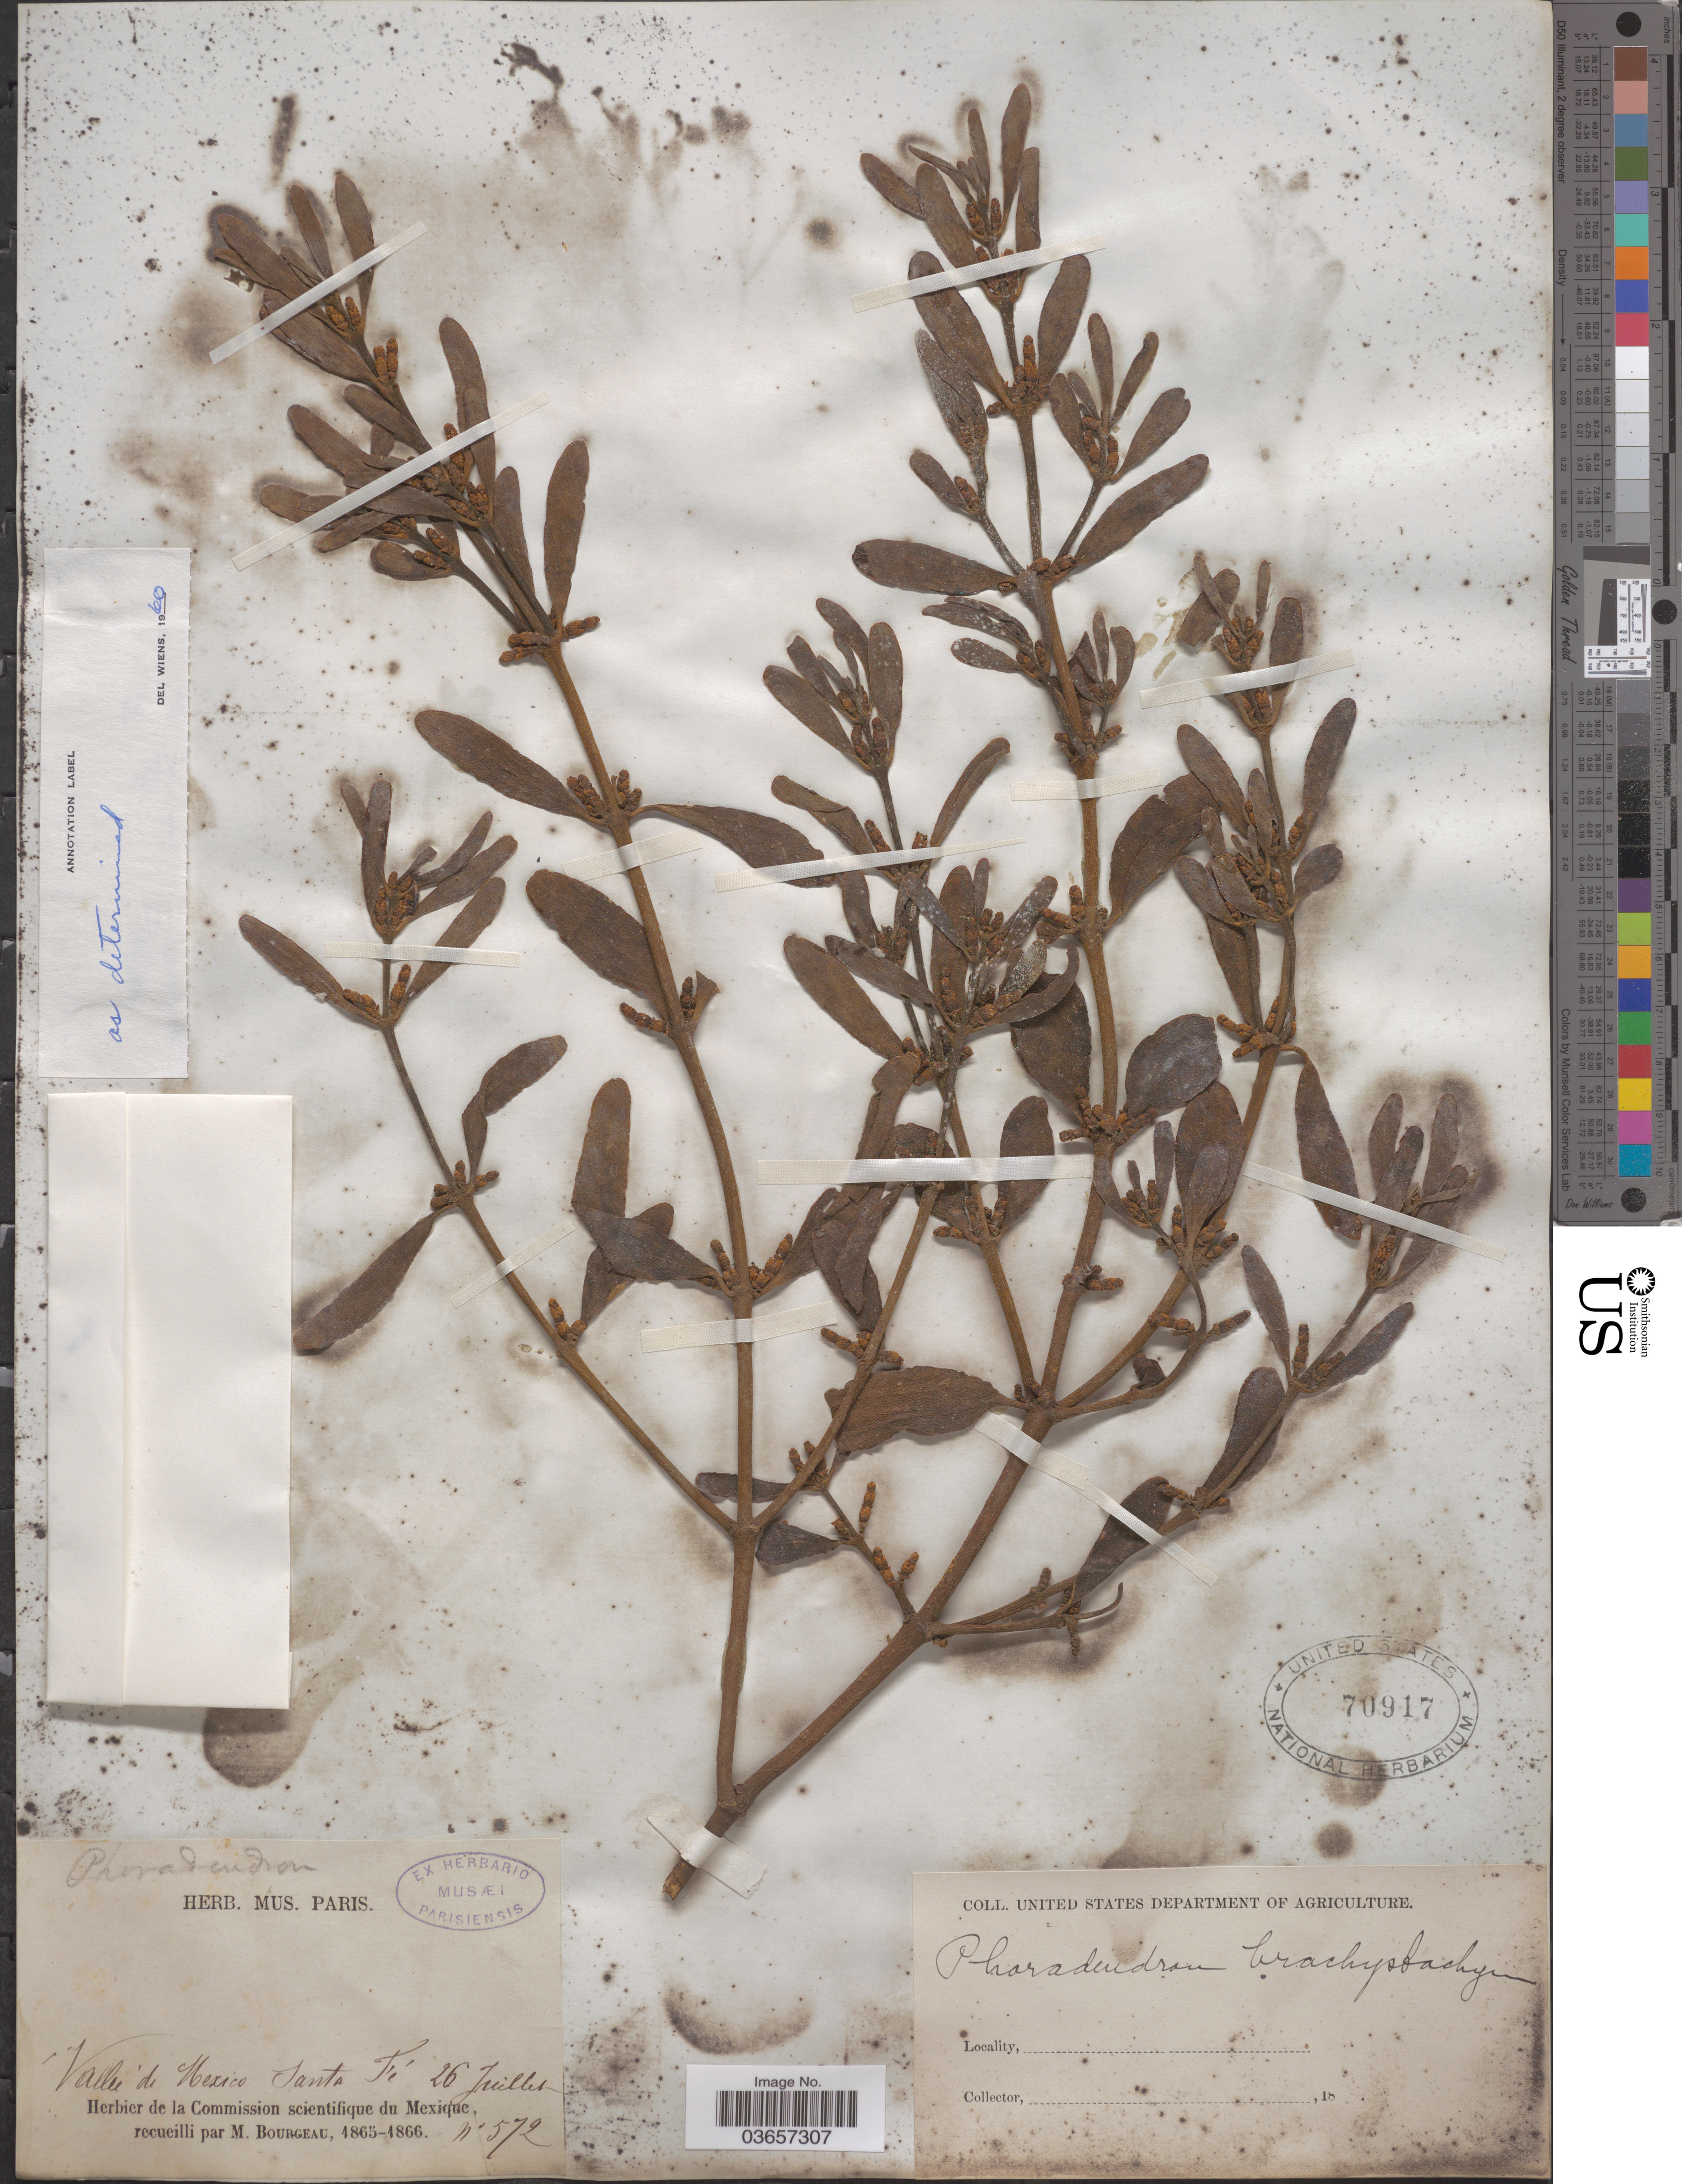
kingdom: Plantae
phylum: Tracheophyta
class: Magnoliopsida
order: Santalales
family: Viscaceae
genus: Phoradendron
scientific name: Phoradendron brachystachyum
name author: (DC.) Oliv.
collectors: M. Bourgeau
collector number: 572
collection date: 1865-07-26/1866-07-26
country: Mexico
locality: Vallee de Mexico Santa Fé.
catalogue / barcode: US 70917